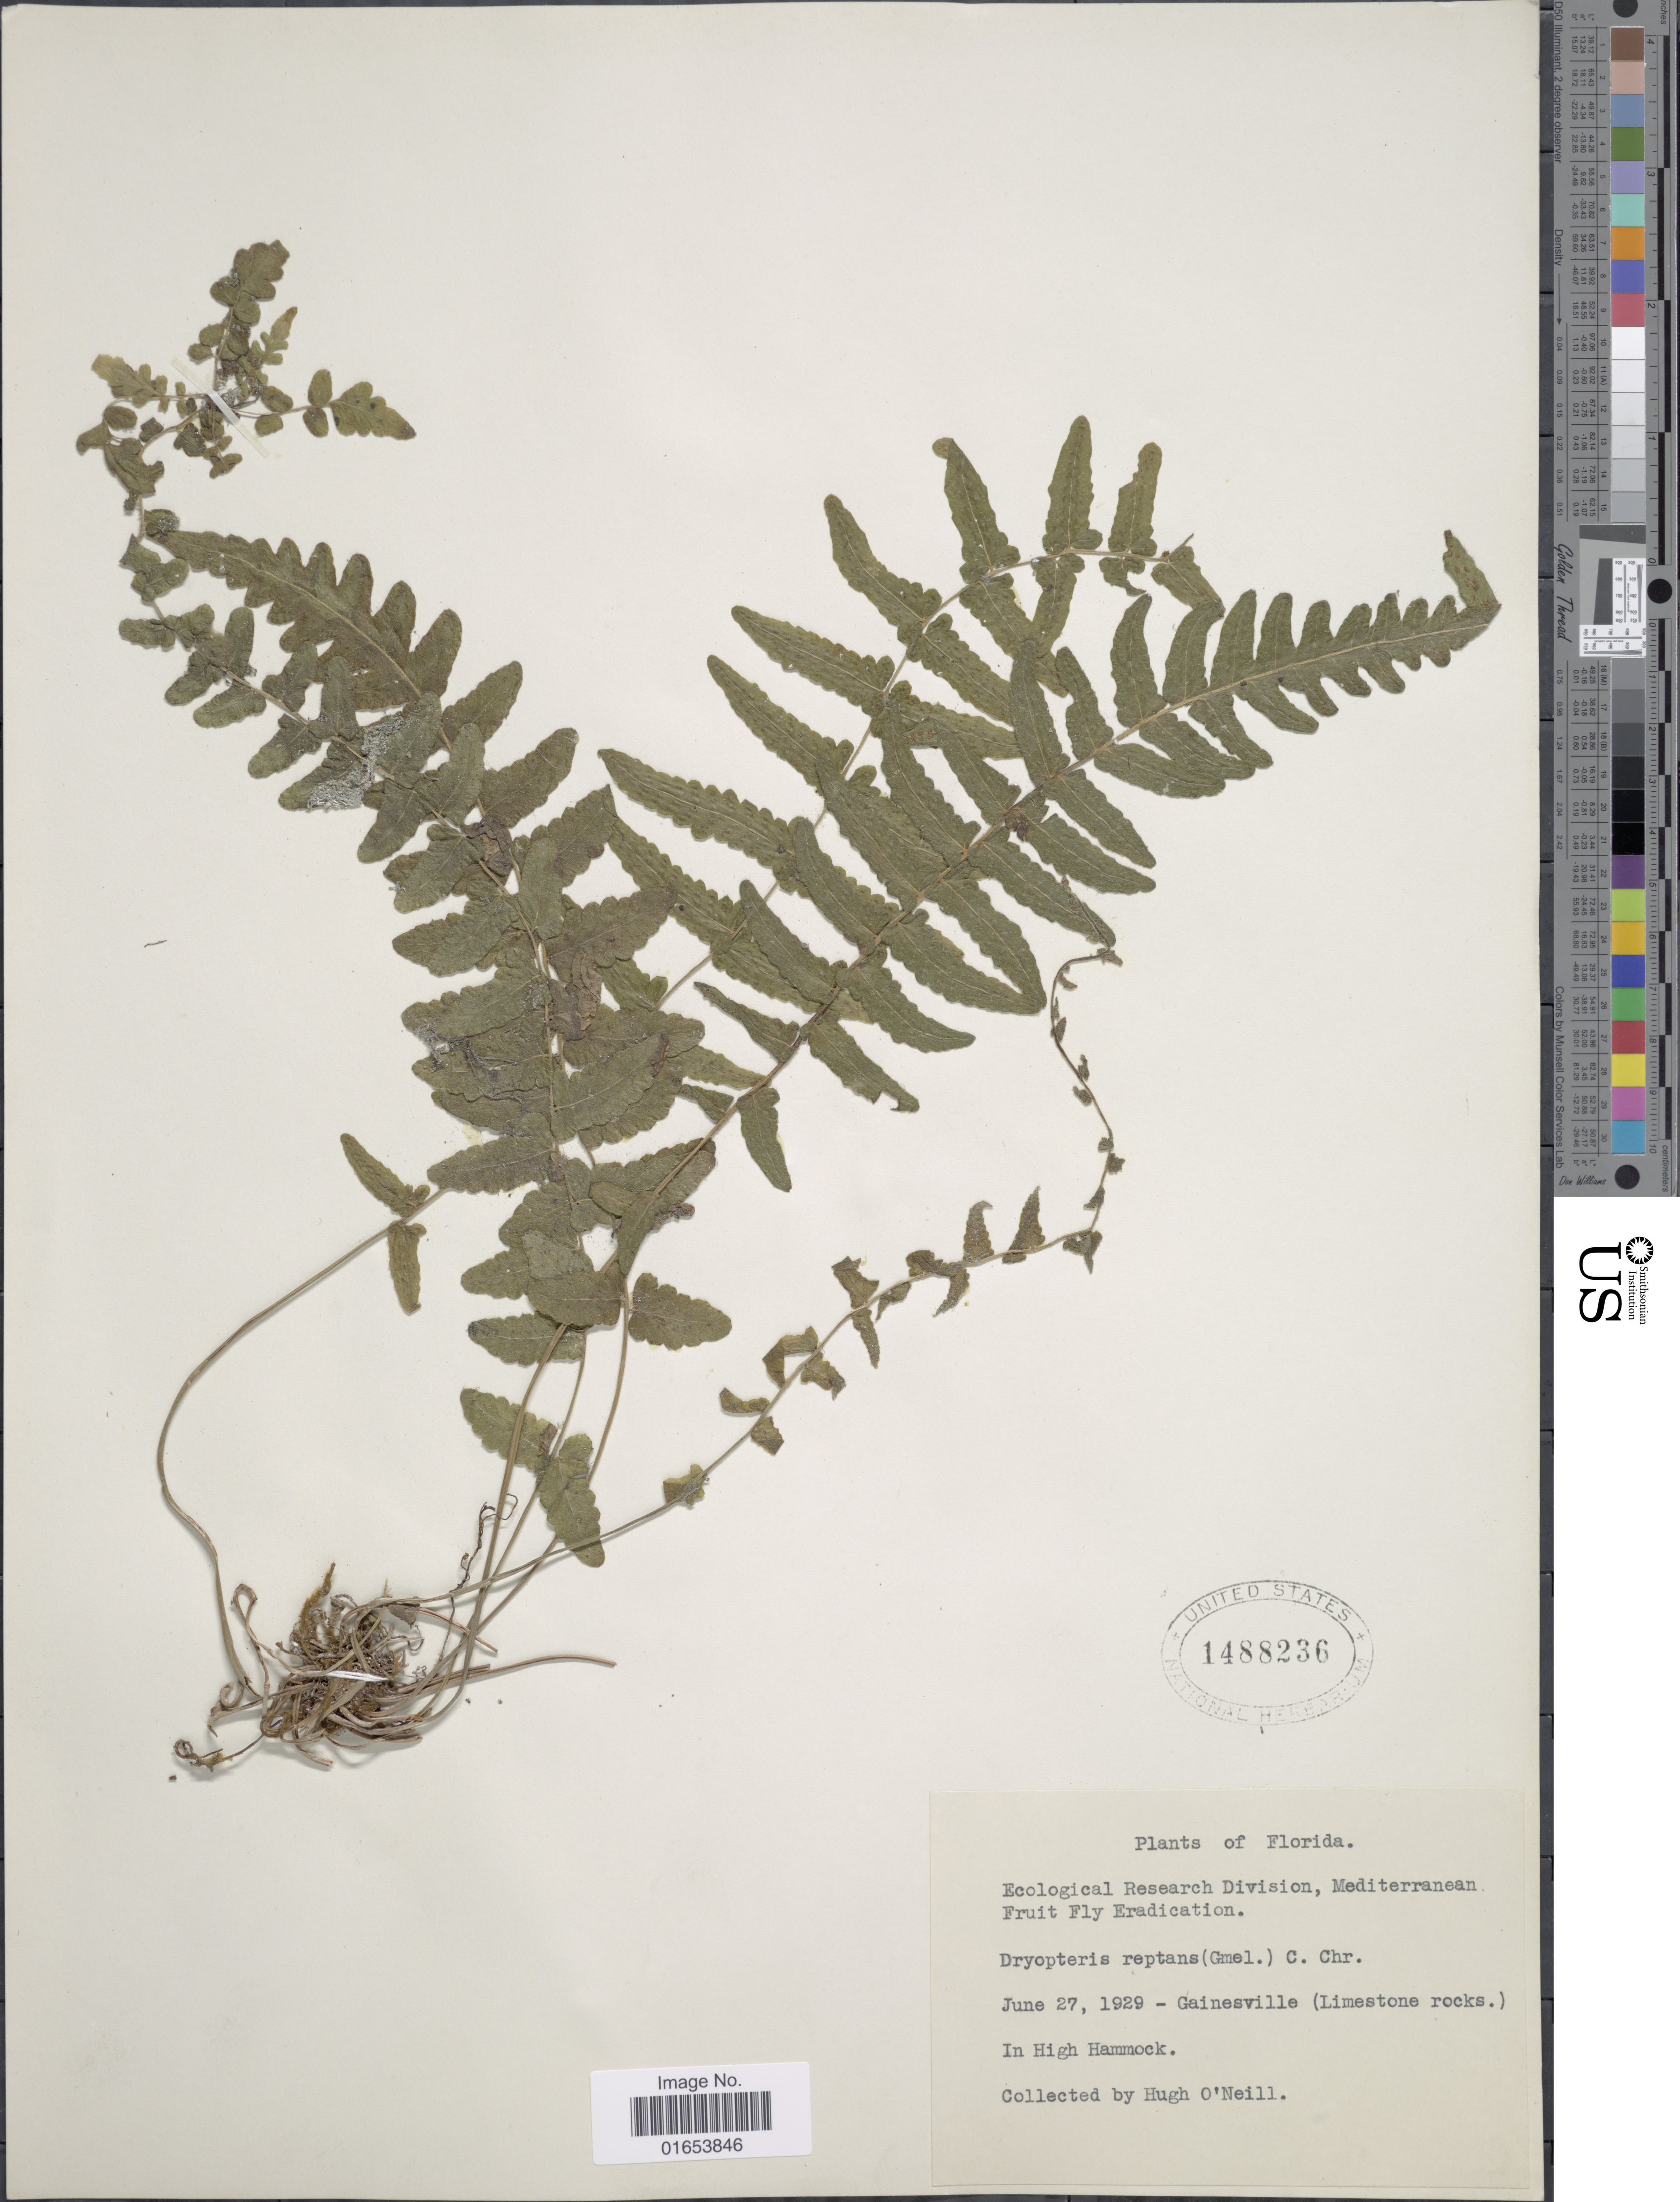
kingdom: Plantae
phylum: Tracheophyta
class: Polypodiopsida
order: Polypodiales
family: Thelypteridaceae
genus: Goniopteris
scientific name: Goniopteris reptans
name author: (J.F. Gmel.) C. Presl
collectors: H. T. O' Neill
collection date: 1929-06-27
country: United States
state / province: Florida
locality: Gainesville (Limestone rocks)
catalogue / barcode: US 1488236